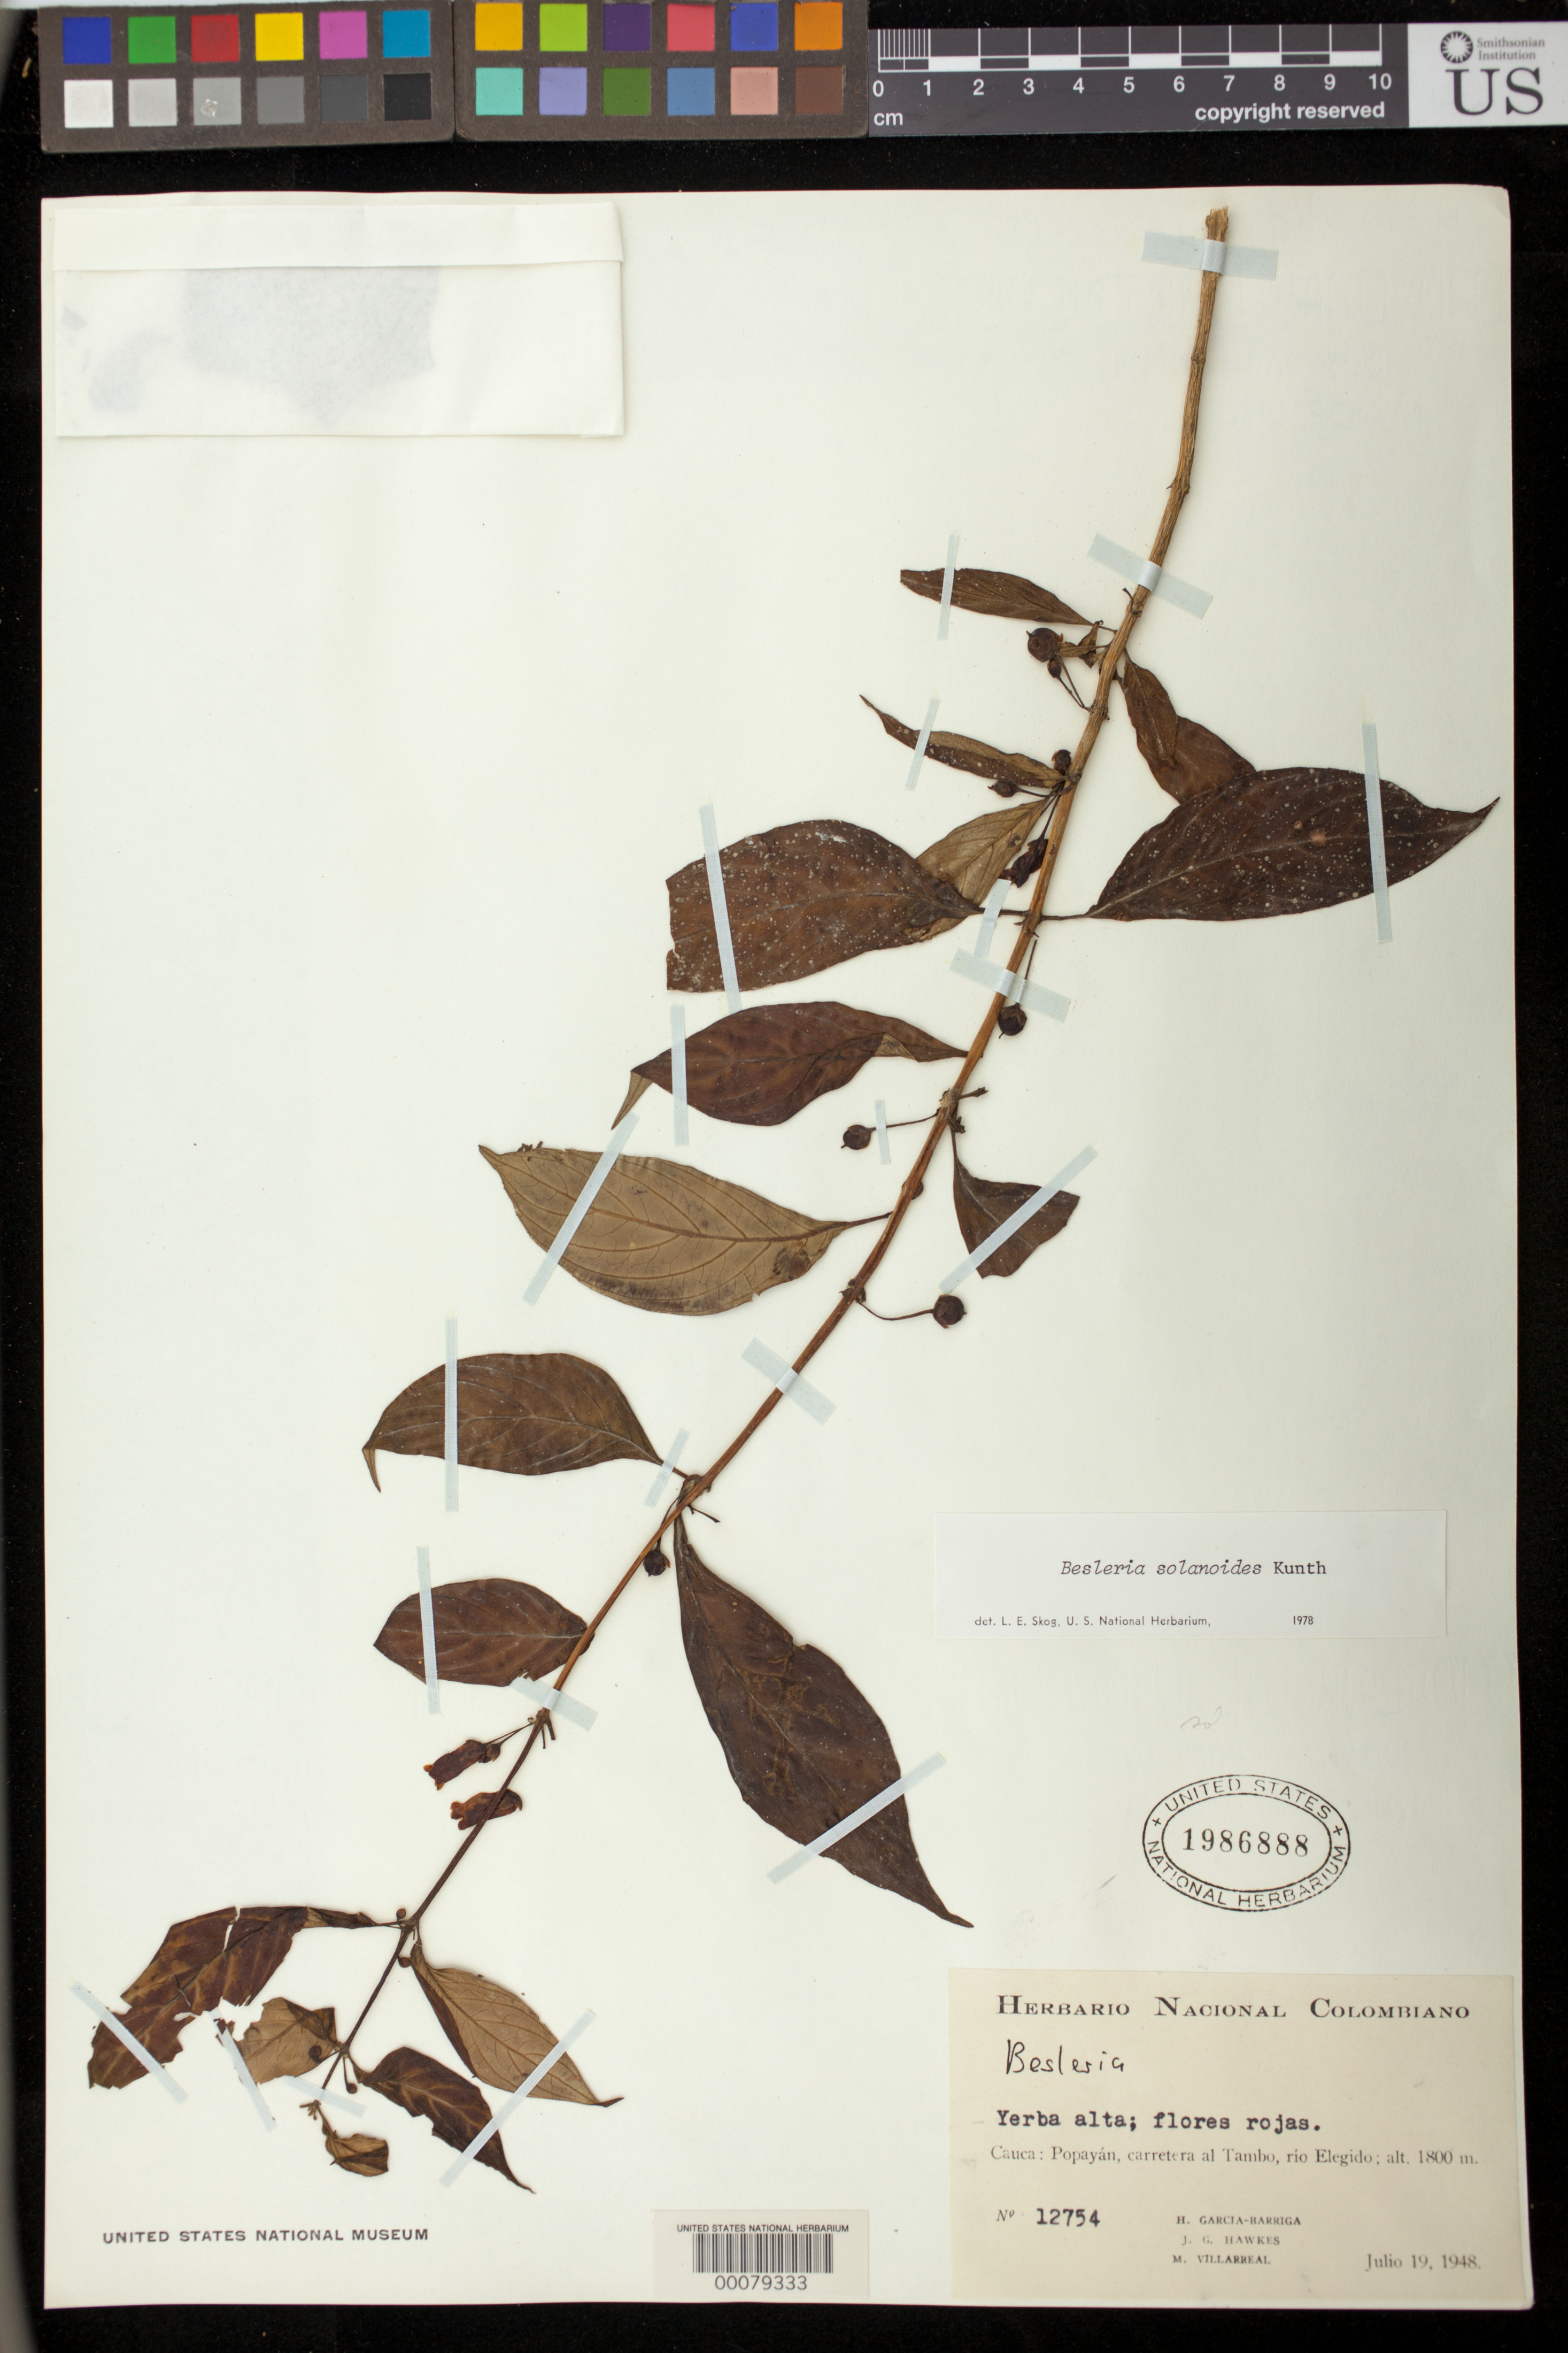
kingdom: Plantae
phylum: Tracheophyta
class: Magnoliopsida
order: Lamiales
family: Gesneriaceae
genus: Besleria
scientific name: Besleria solanoides var. solanoides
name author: Kunth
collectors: H. García Barriga & et al.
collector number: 12754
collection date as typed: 19 Jul 1948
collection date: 1948-07-19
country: Colombia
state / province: Cauca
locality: Popayan, highway to Tambo, Rio Elegido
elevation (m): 1800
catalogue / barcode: US 1986888